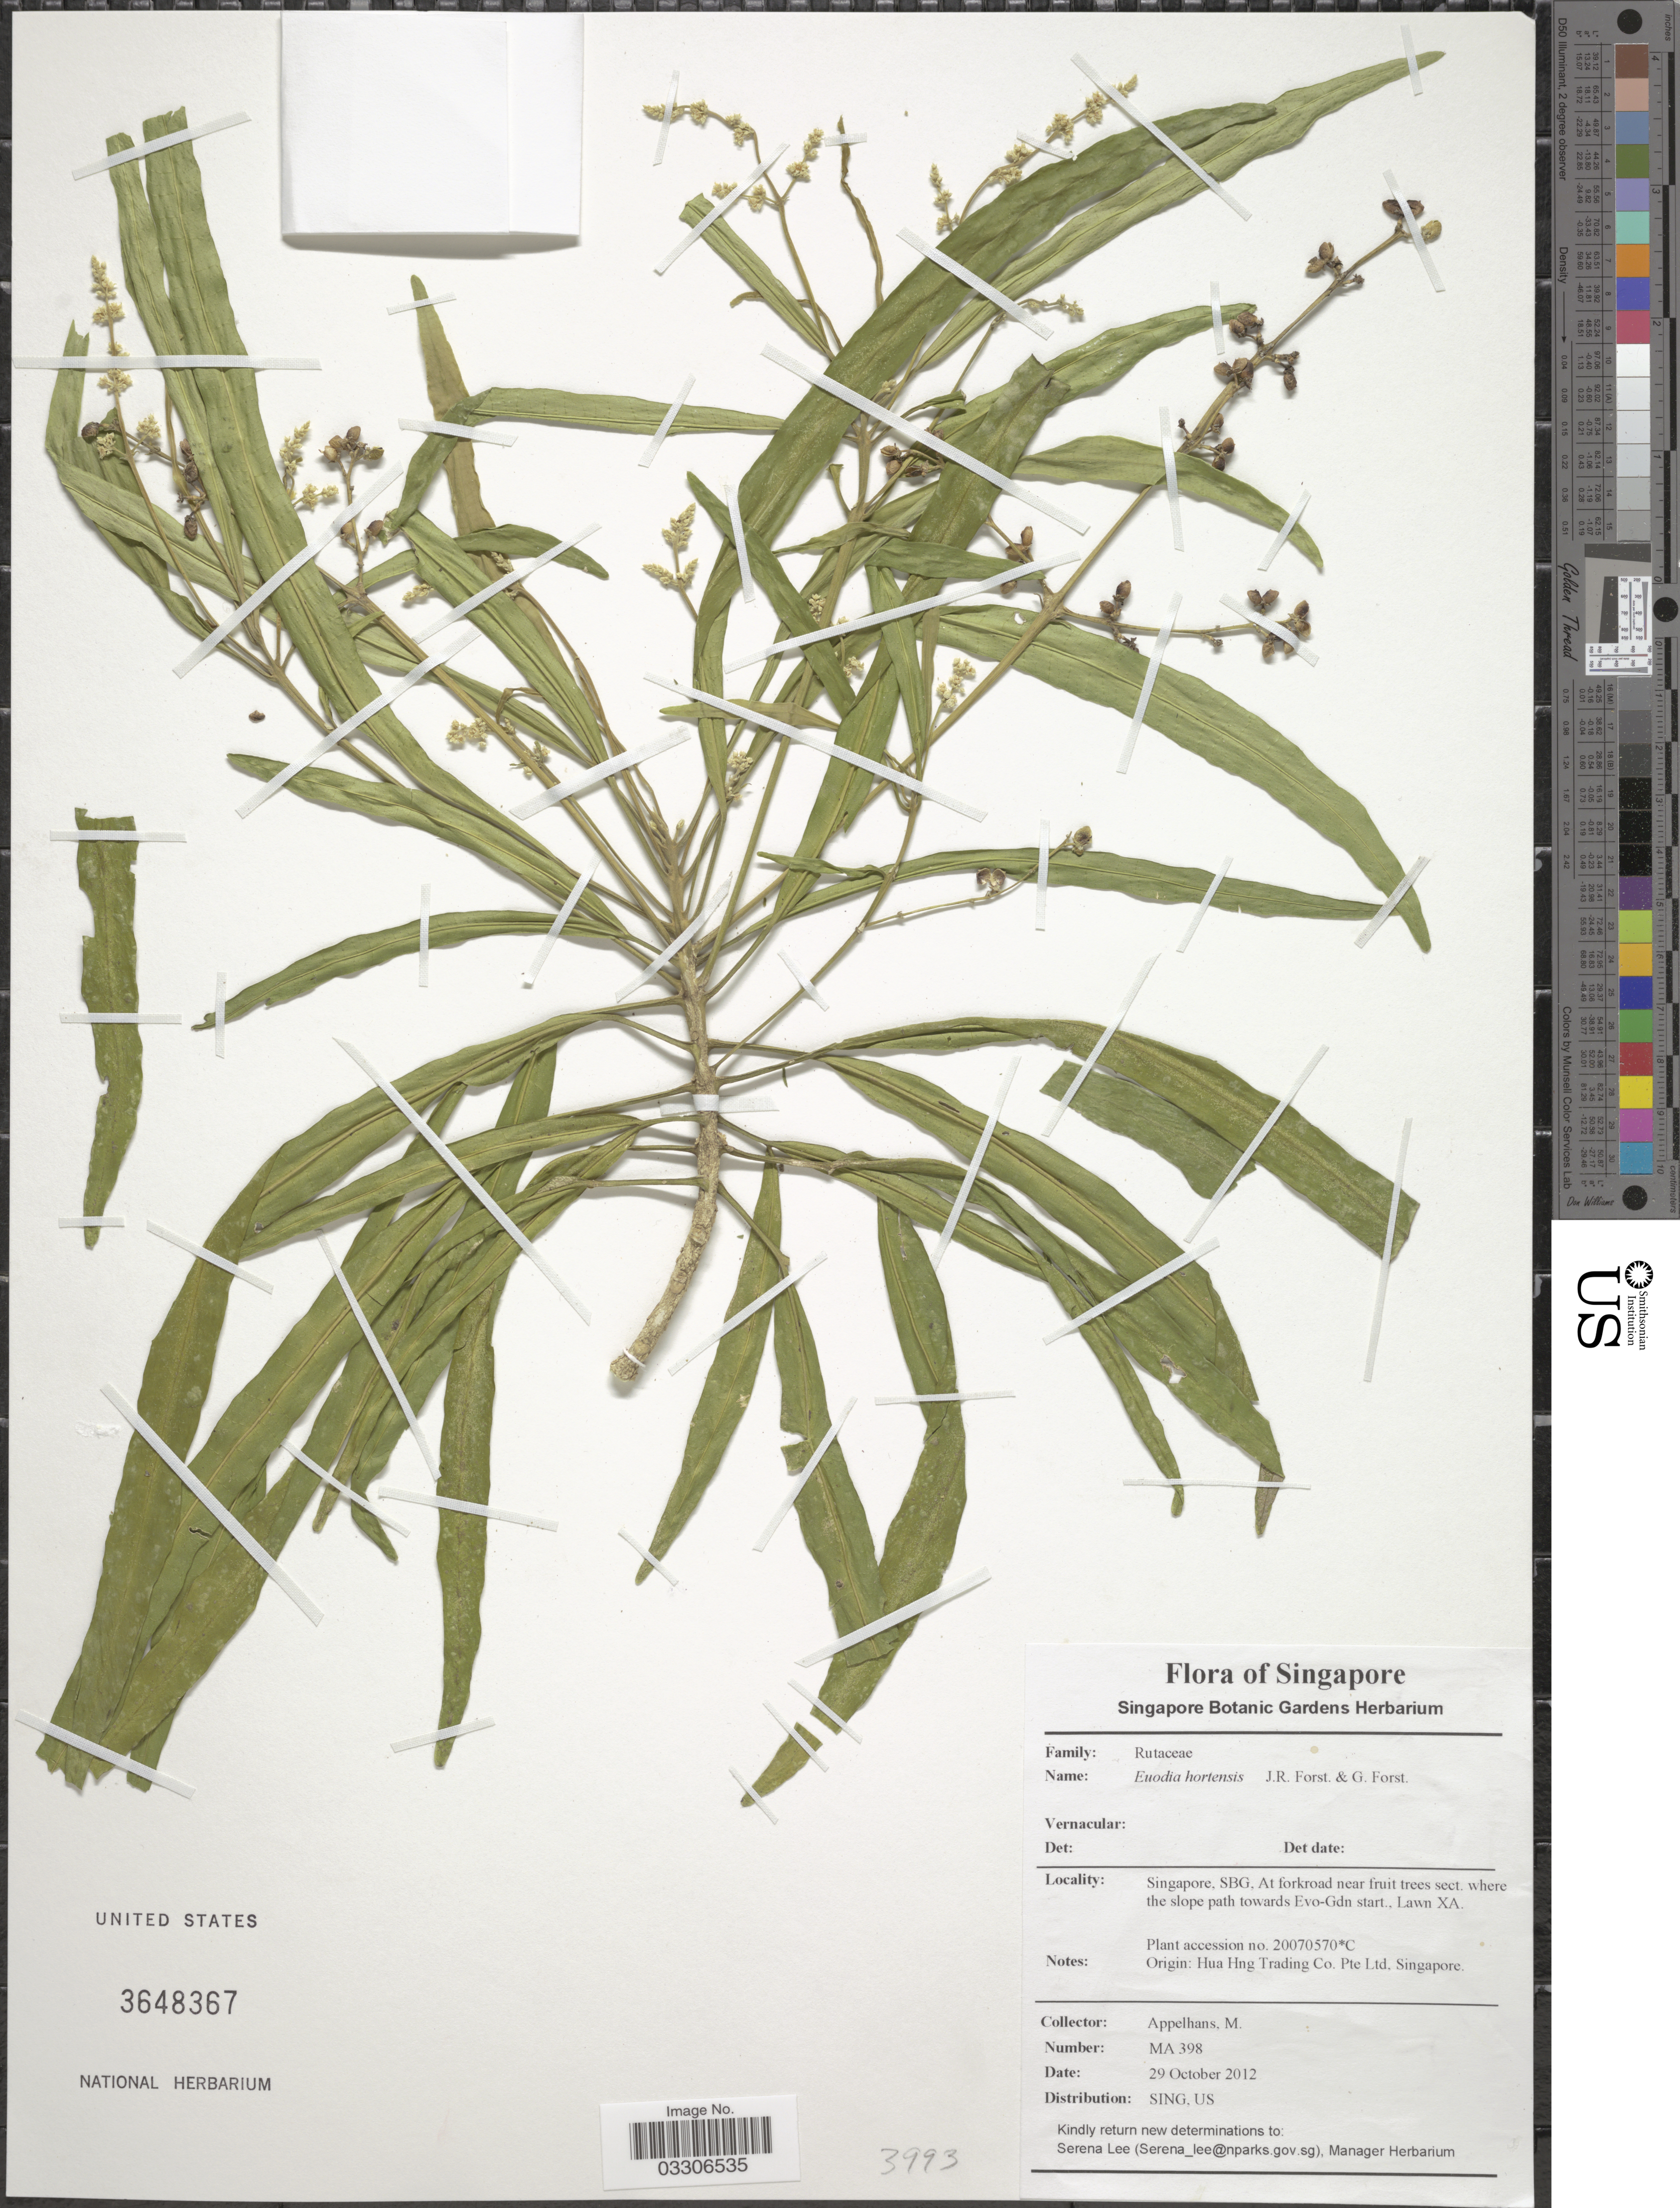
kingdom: Plantae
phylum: Tracheophyta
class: Magnoliopsida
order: Sapindales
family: Rutaceae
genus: Euodia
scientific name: Euodia hortensis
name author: J.R. Forst. & G. Forst.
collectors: M. Appelhans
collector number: MA 398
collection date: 2012-10-29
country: Singapore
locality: SBG, at forkroad near fruit trees sect. where the slope path towards Evo-Gdn start., Lawn XA.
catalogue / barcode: US 3648367